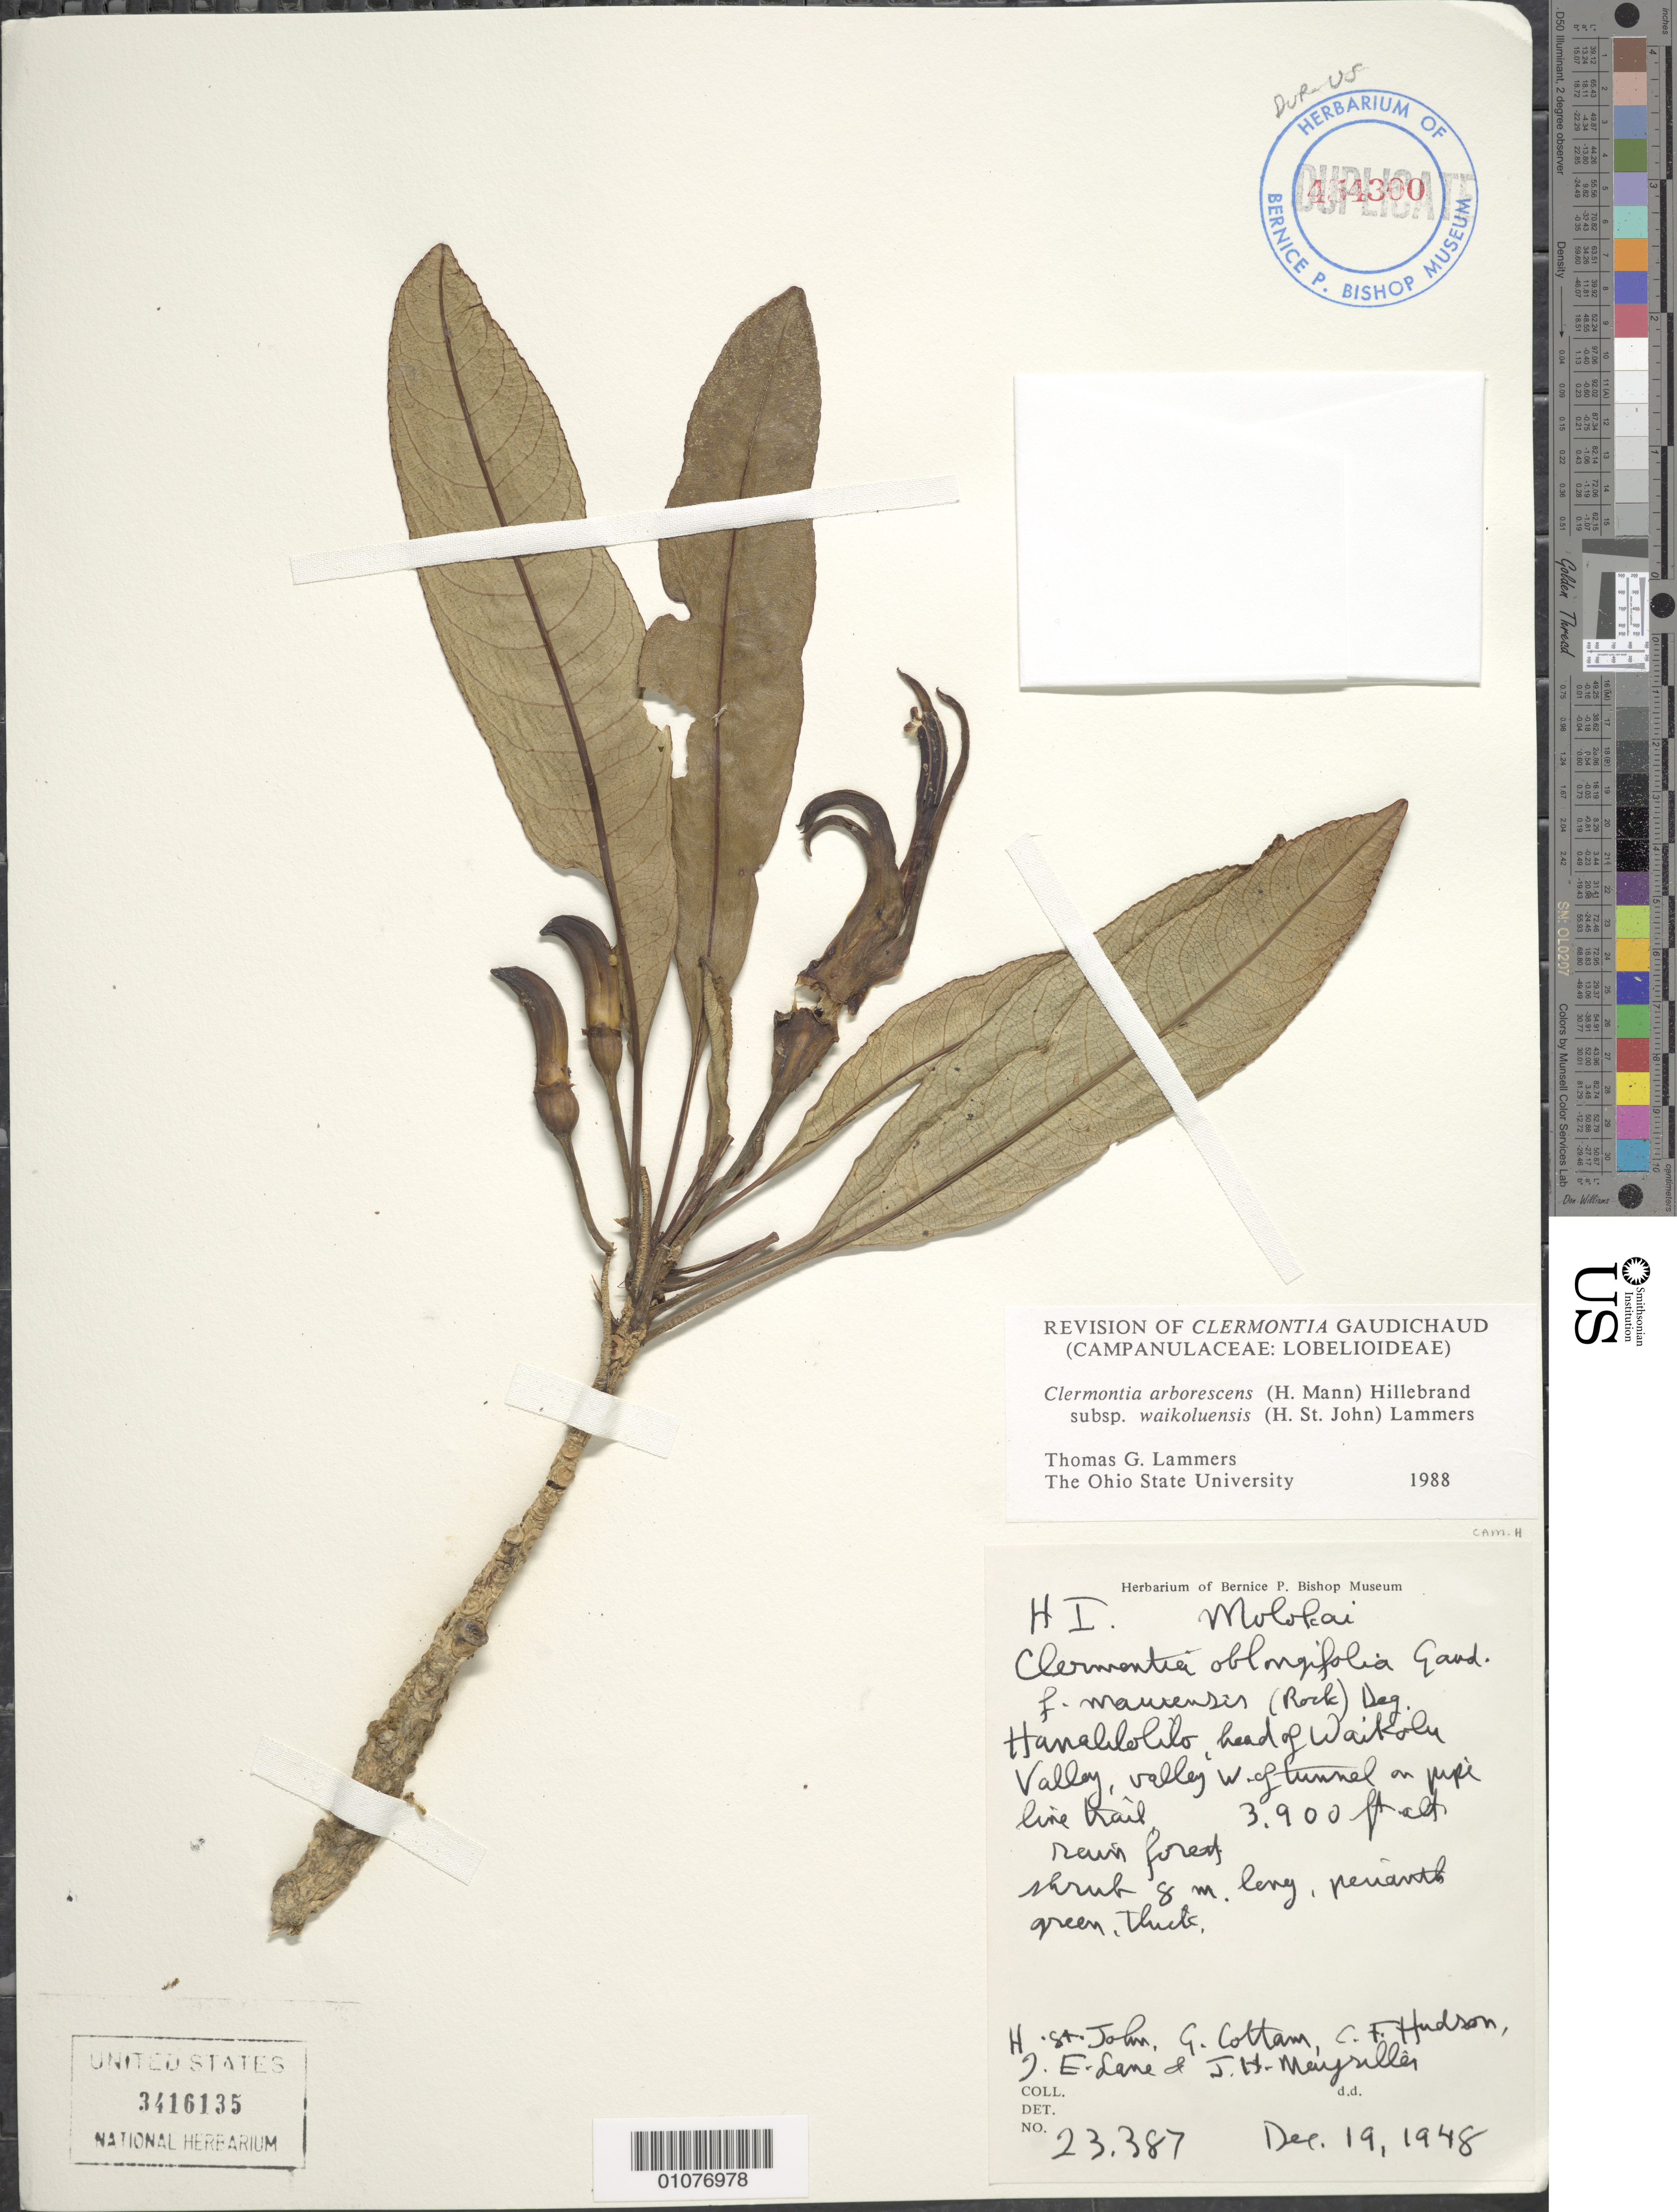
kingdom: Plantae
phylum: Tracheophyta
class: Magnoliopsida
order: Asterales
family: Campanulaceae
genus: Clermontia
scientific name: Clermontia arborescens subsp. waikoluensis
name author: (H. St. John) Lammers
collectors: H. St. John, G. Cottam, C. F. Hudson, J. E. Lane & J. Maysilles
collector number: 23,387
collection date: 1948-12-19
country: United States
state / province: Hawaii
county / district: Maui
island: Moloka'i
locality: Hanalilolilo, head of Waikolu Valley, valley W of tunnel on pipe line trail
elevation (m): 1189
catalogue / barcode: US 3416135